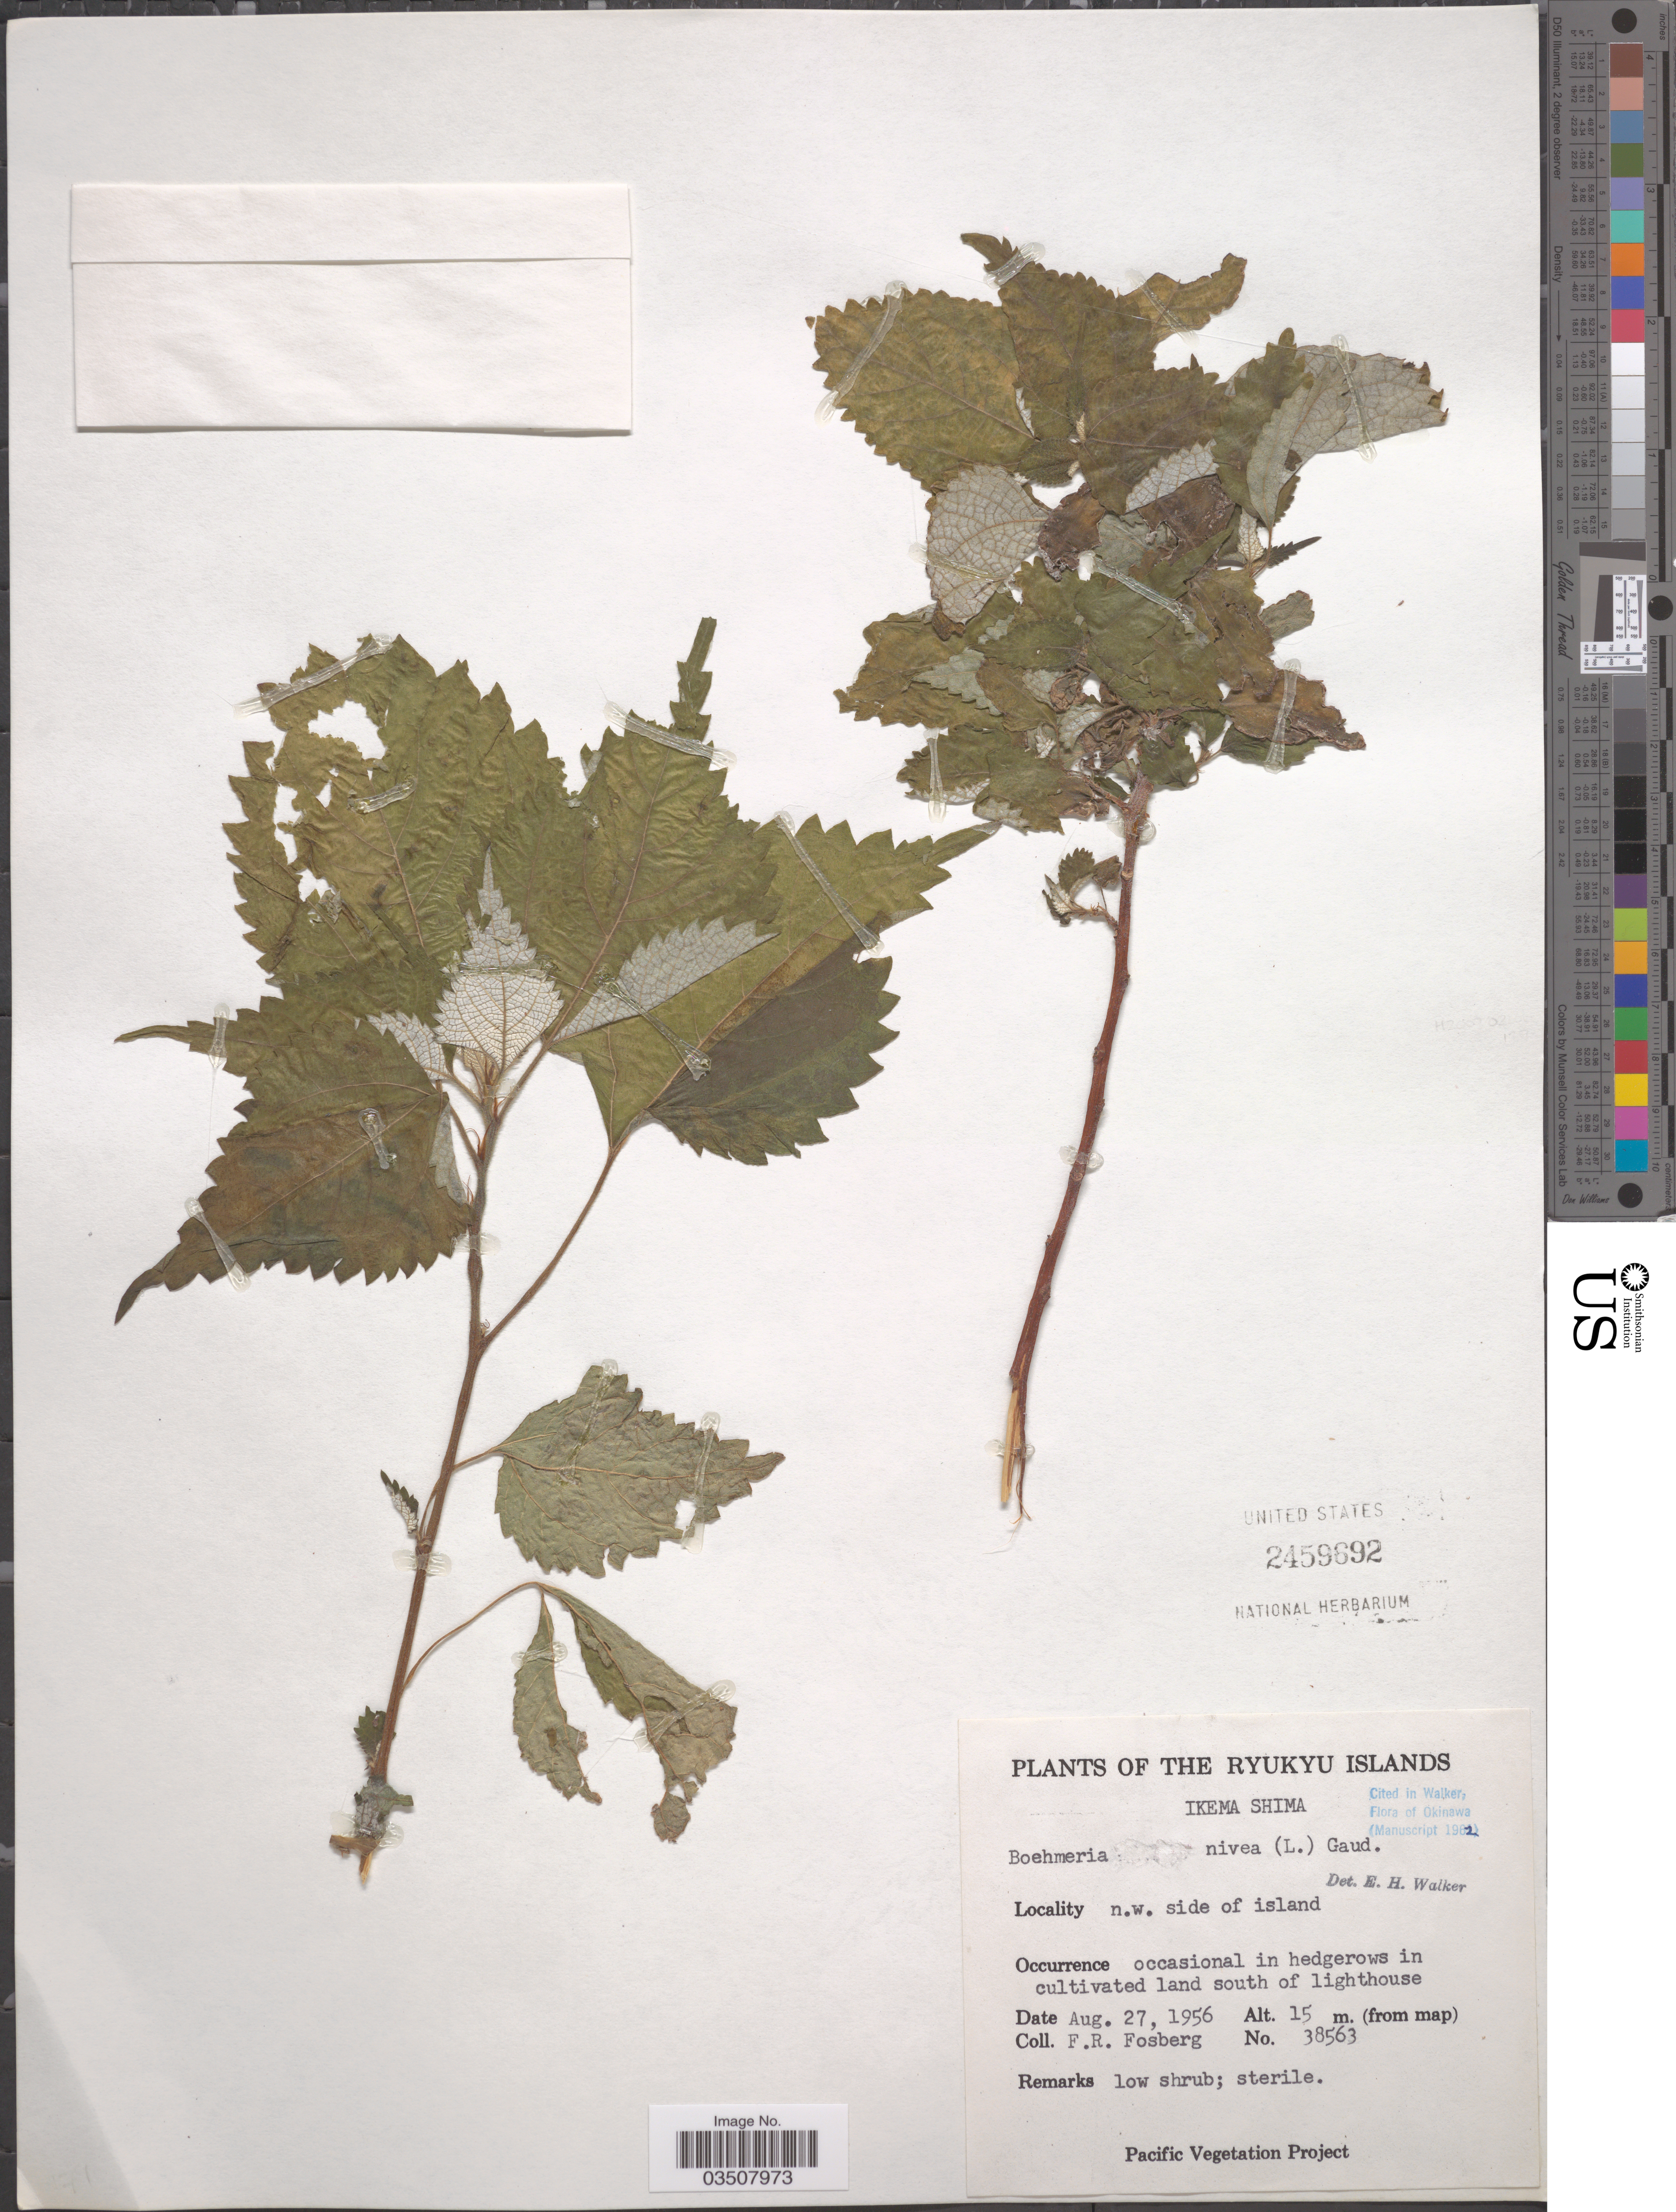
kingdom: Plantae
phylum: Tracheophyta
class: Magnoliopsida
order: Rosales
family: Urticaceae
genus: Boehmeria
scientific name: Boehmeria nivea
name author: (L.) Gaudich.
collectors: F. R. Fosberg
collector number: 38563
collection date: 1956-08-27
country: Japan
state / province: Okinawa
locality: The Ryukyu Islands. Ikema Shima. N.w. side of island. In hedgerows in cultivated land south of lighthouse.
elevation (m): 15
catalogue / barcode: US 2459692